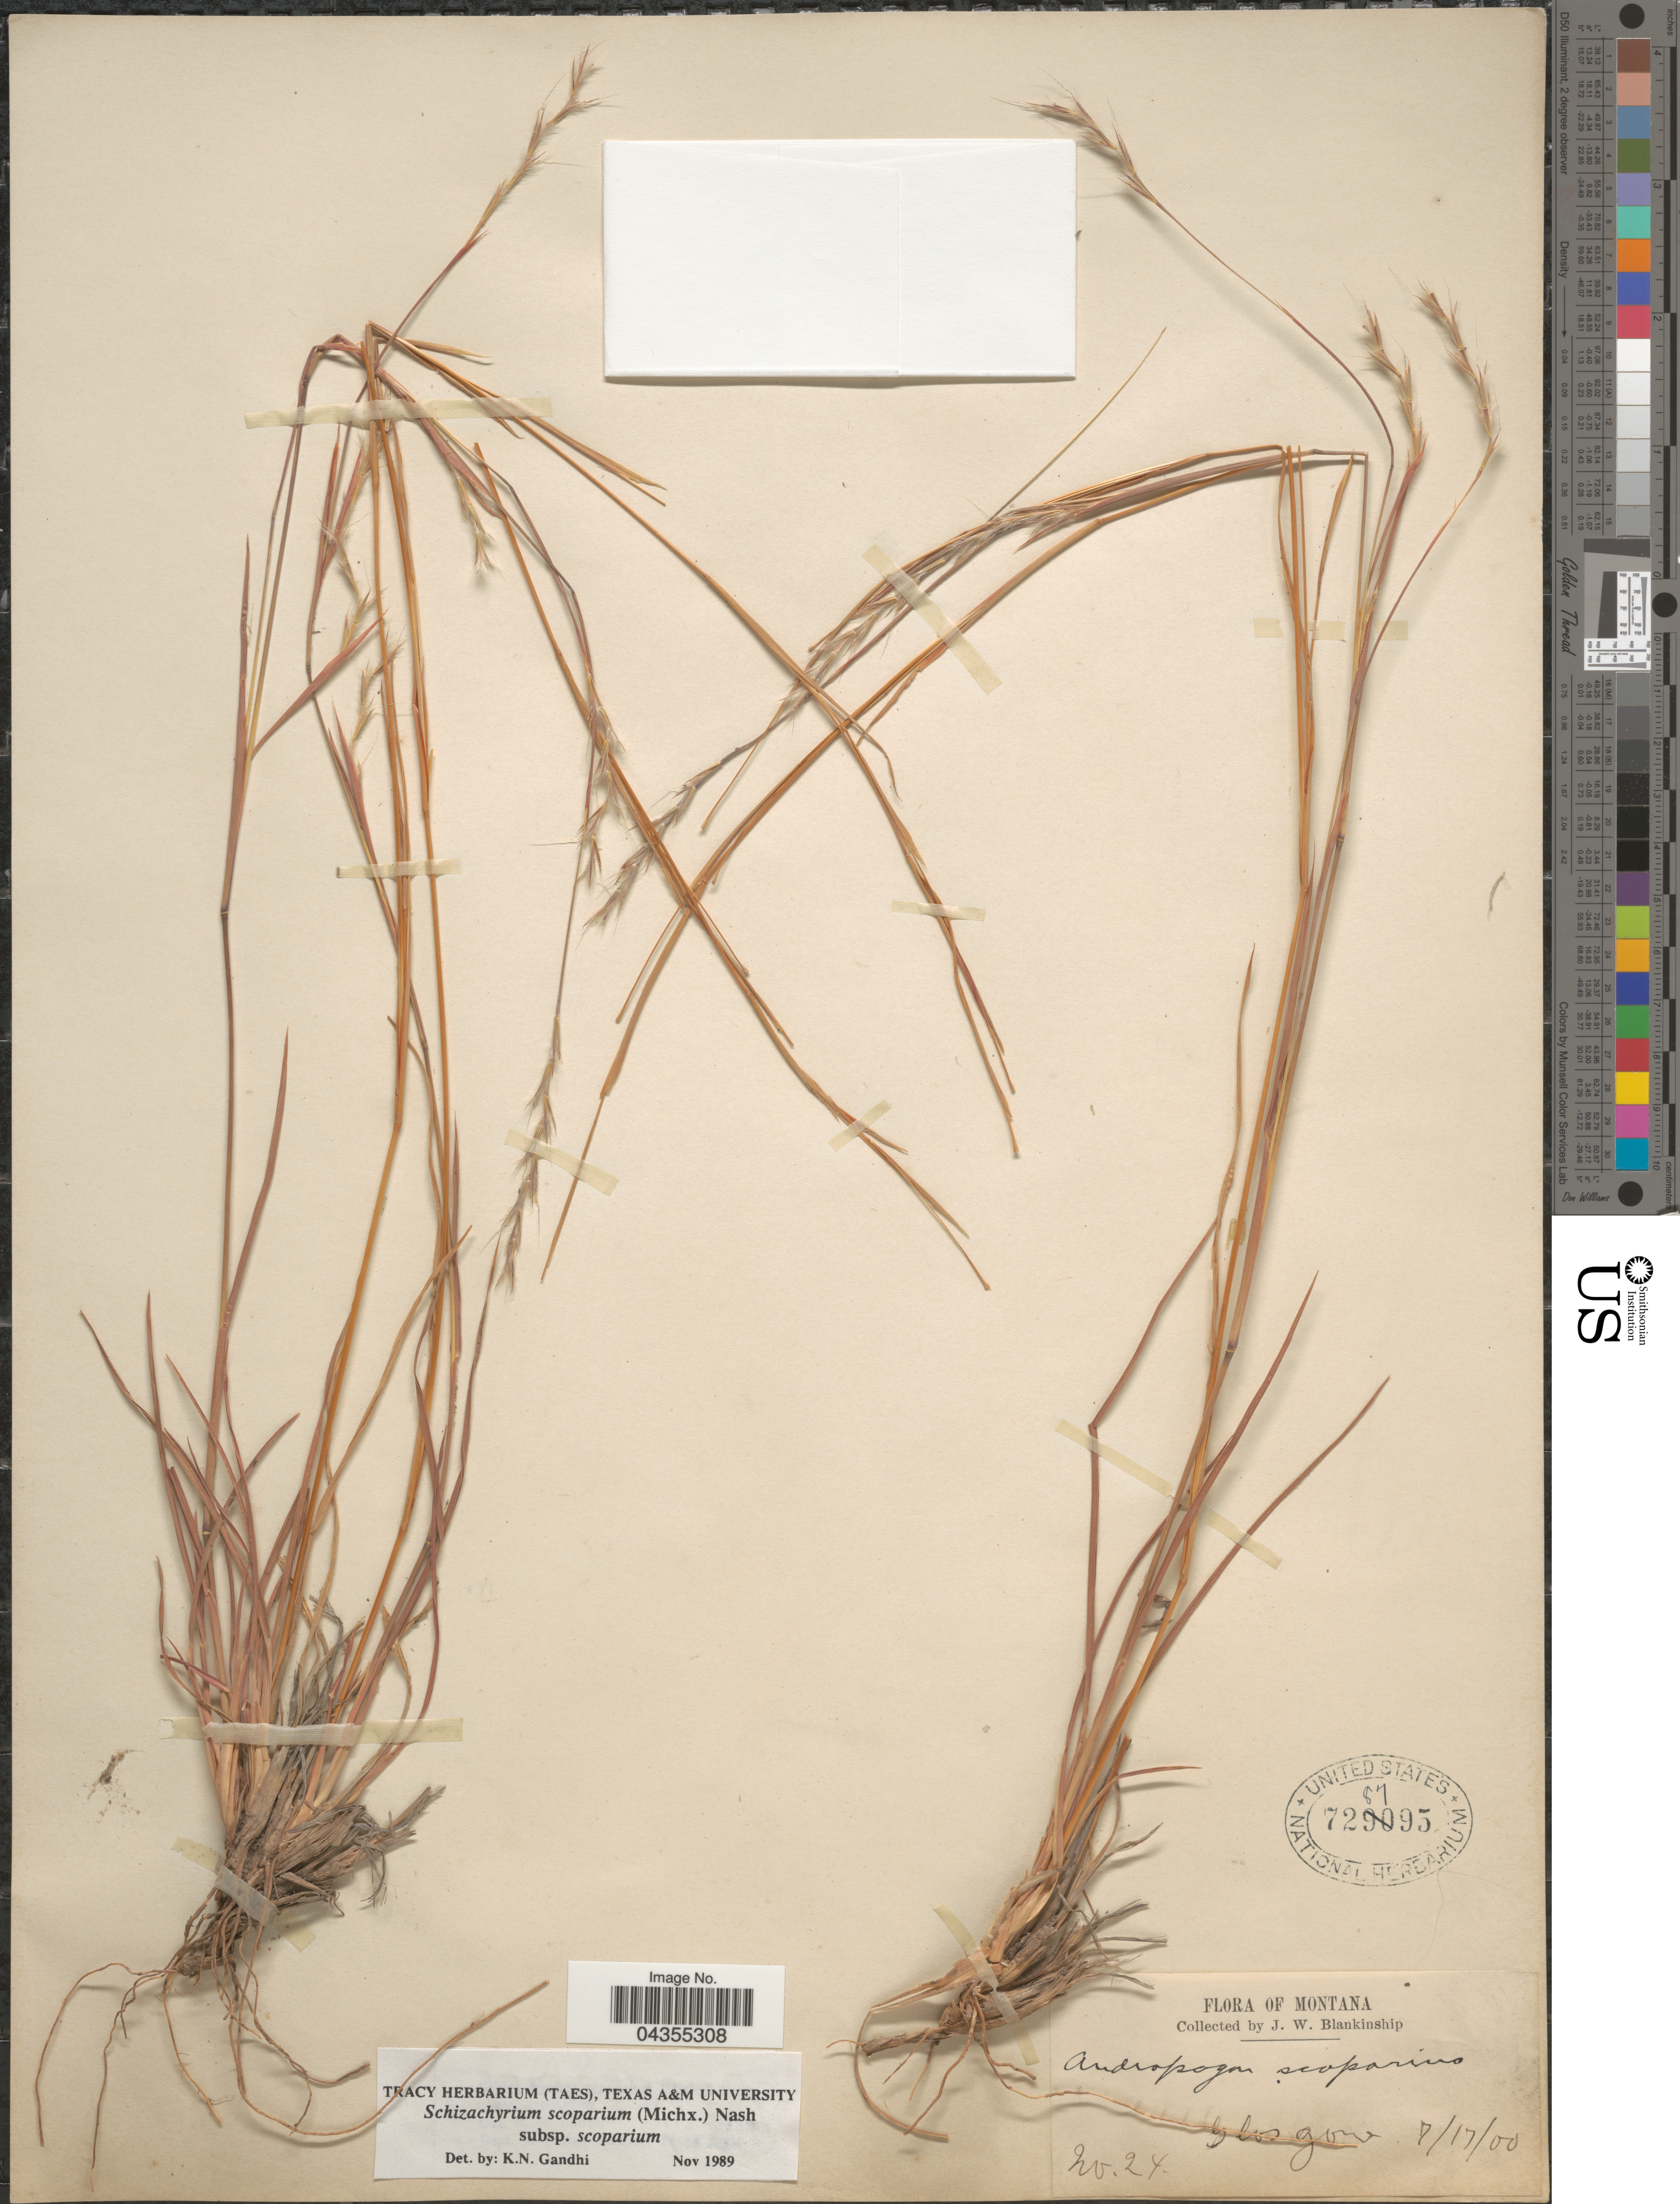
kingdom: Plantae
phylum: Tracheophyta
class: Liliopsida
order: Poales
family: Poaceae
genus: Schizachyrium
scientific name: Schizachyrium scoparium var. scoparium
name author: (Michx.) Nash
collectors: J. W. Blankinship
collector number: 24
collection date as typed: Transcribed d/m/y: 17/7/0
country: United States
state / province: Montana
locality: Glasgow.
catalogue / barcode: US 728795